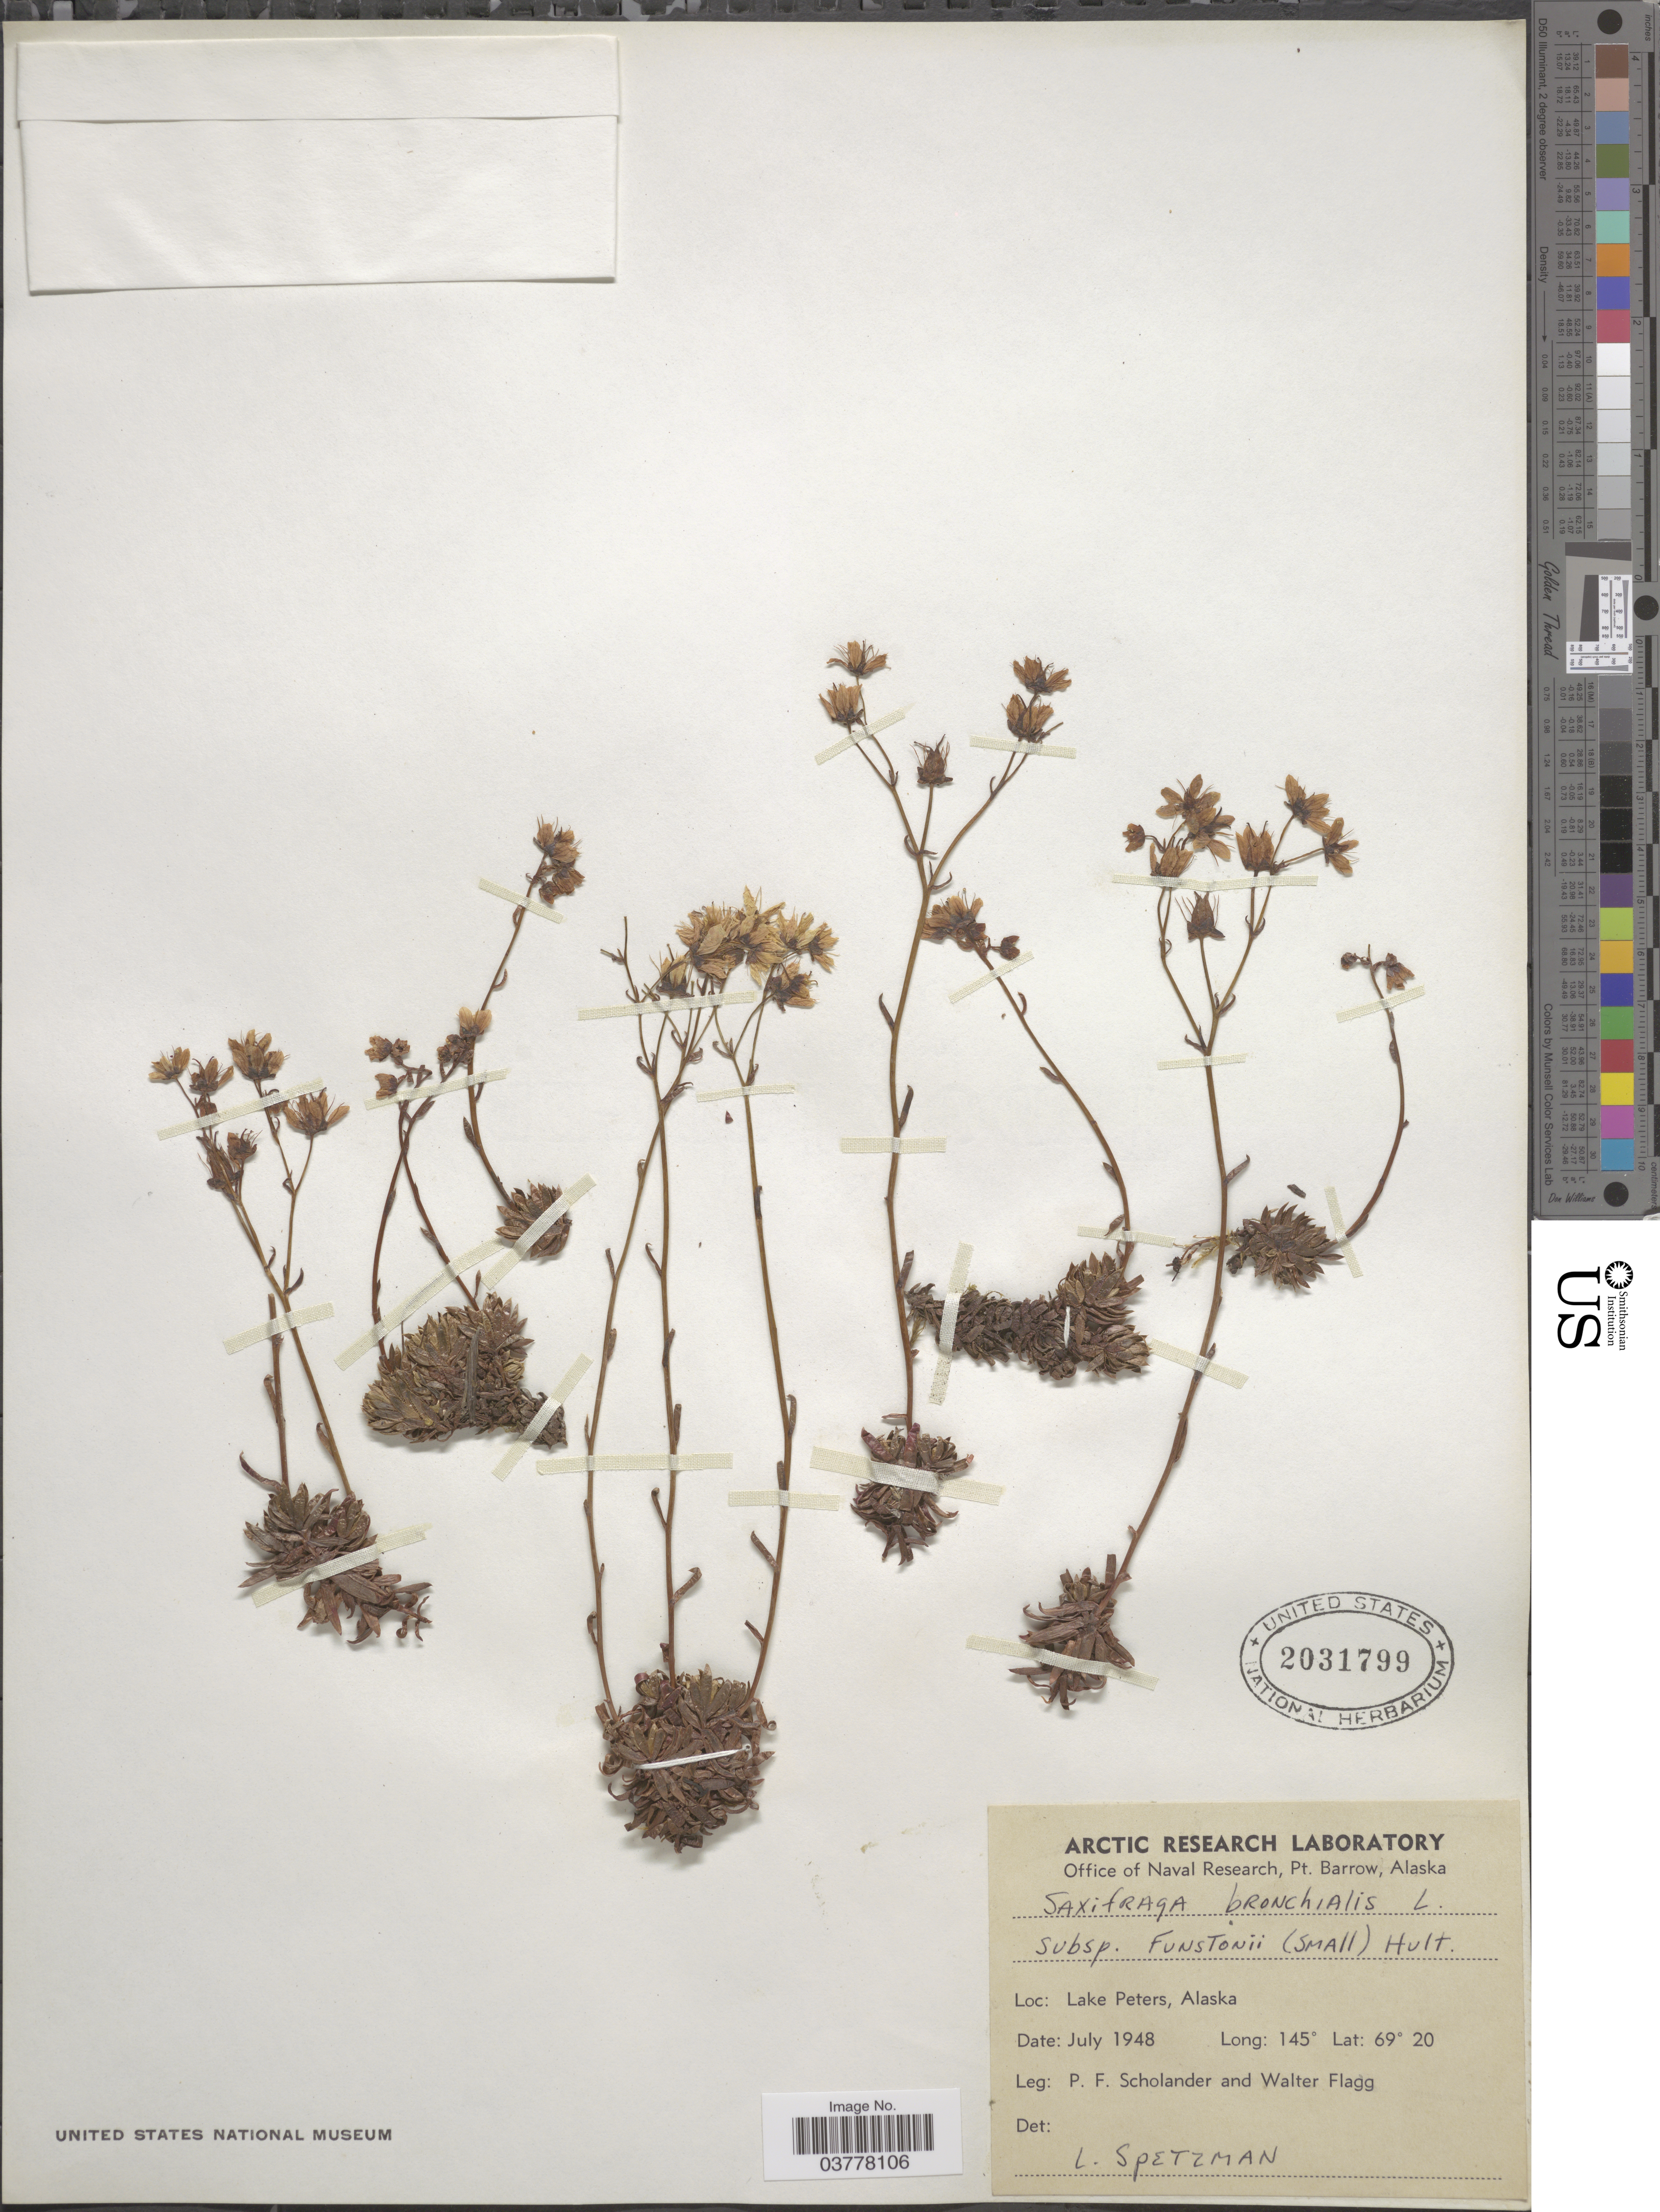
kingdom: Plantae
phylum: Tracheophyta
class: Magnoliopsida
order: Saxifragales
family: Saxifragaceae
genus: Saxifraga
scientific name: Saxifraga bronchialis subsp. funstonii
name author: (Small) Hultén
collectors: P. Scholander & W. Flagg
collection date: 1948-07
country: United States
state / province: Alaska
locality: Lake Peters.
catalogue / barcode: US 2031799